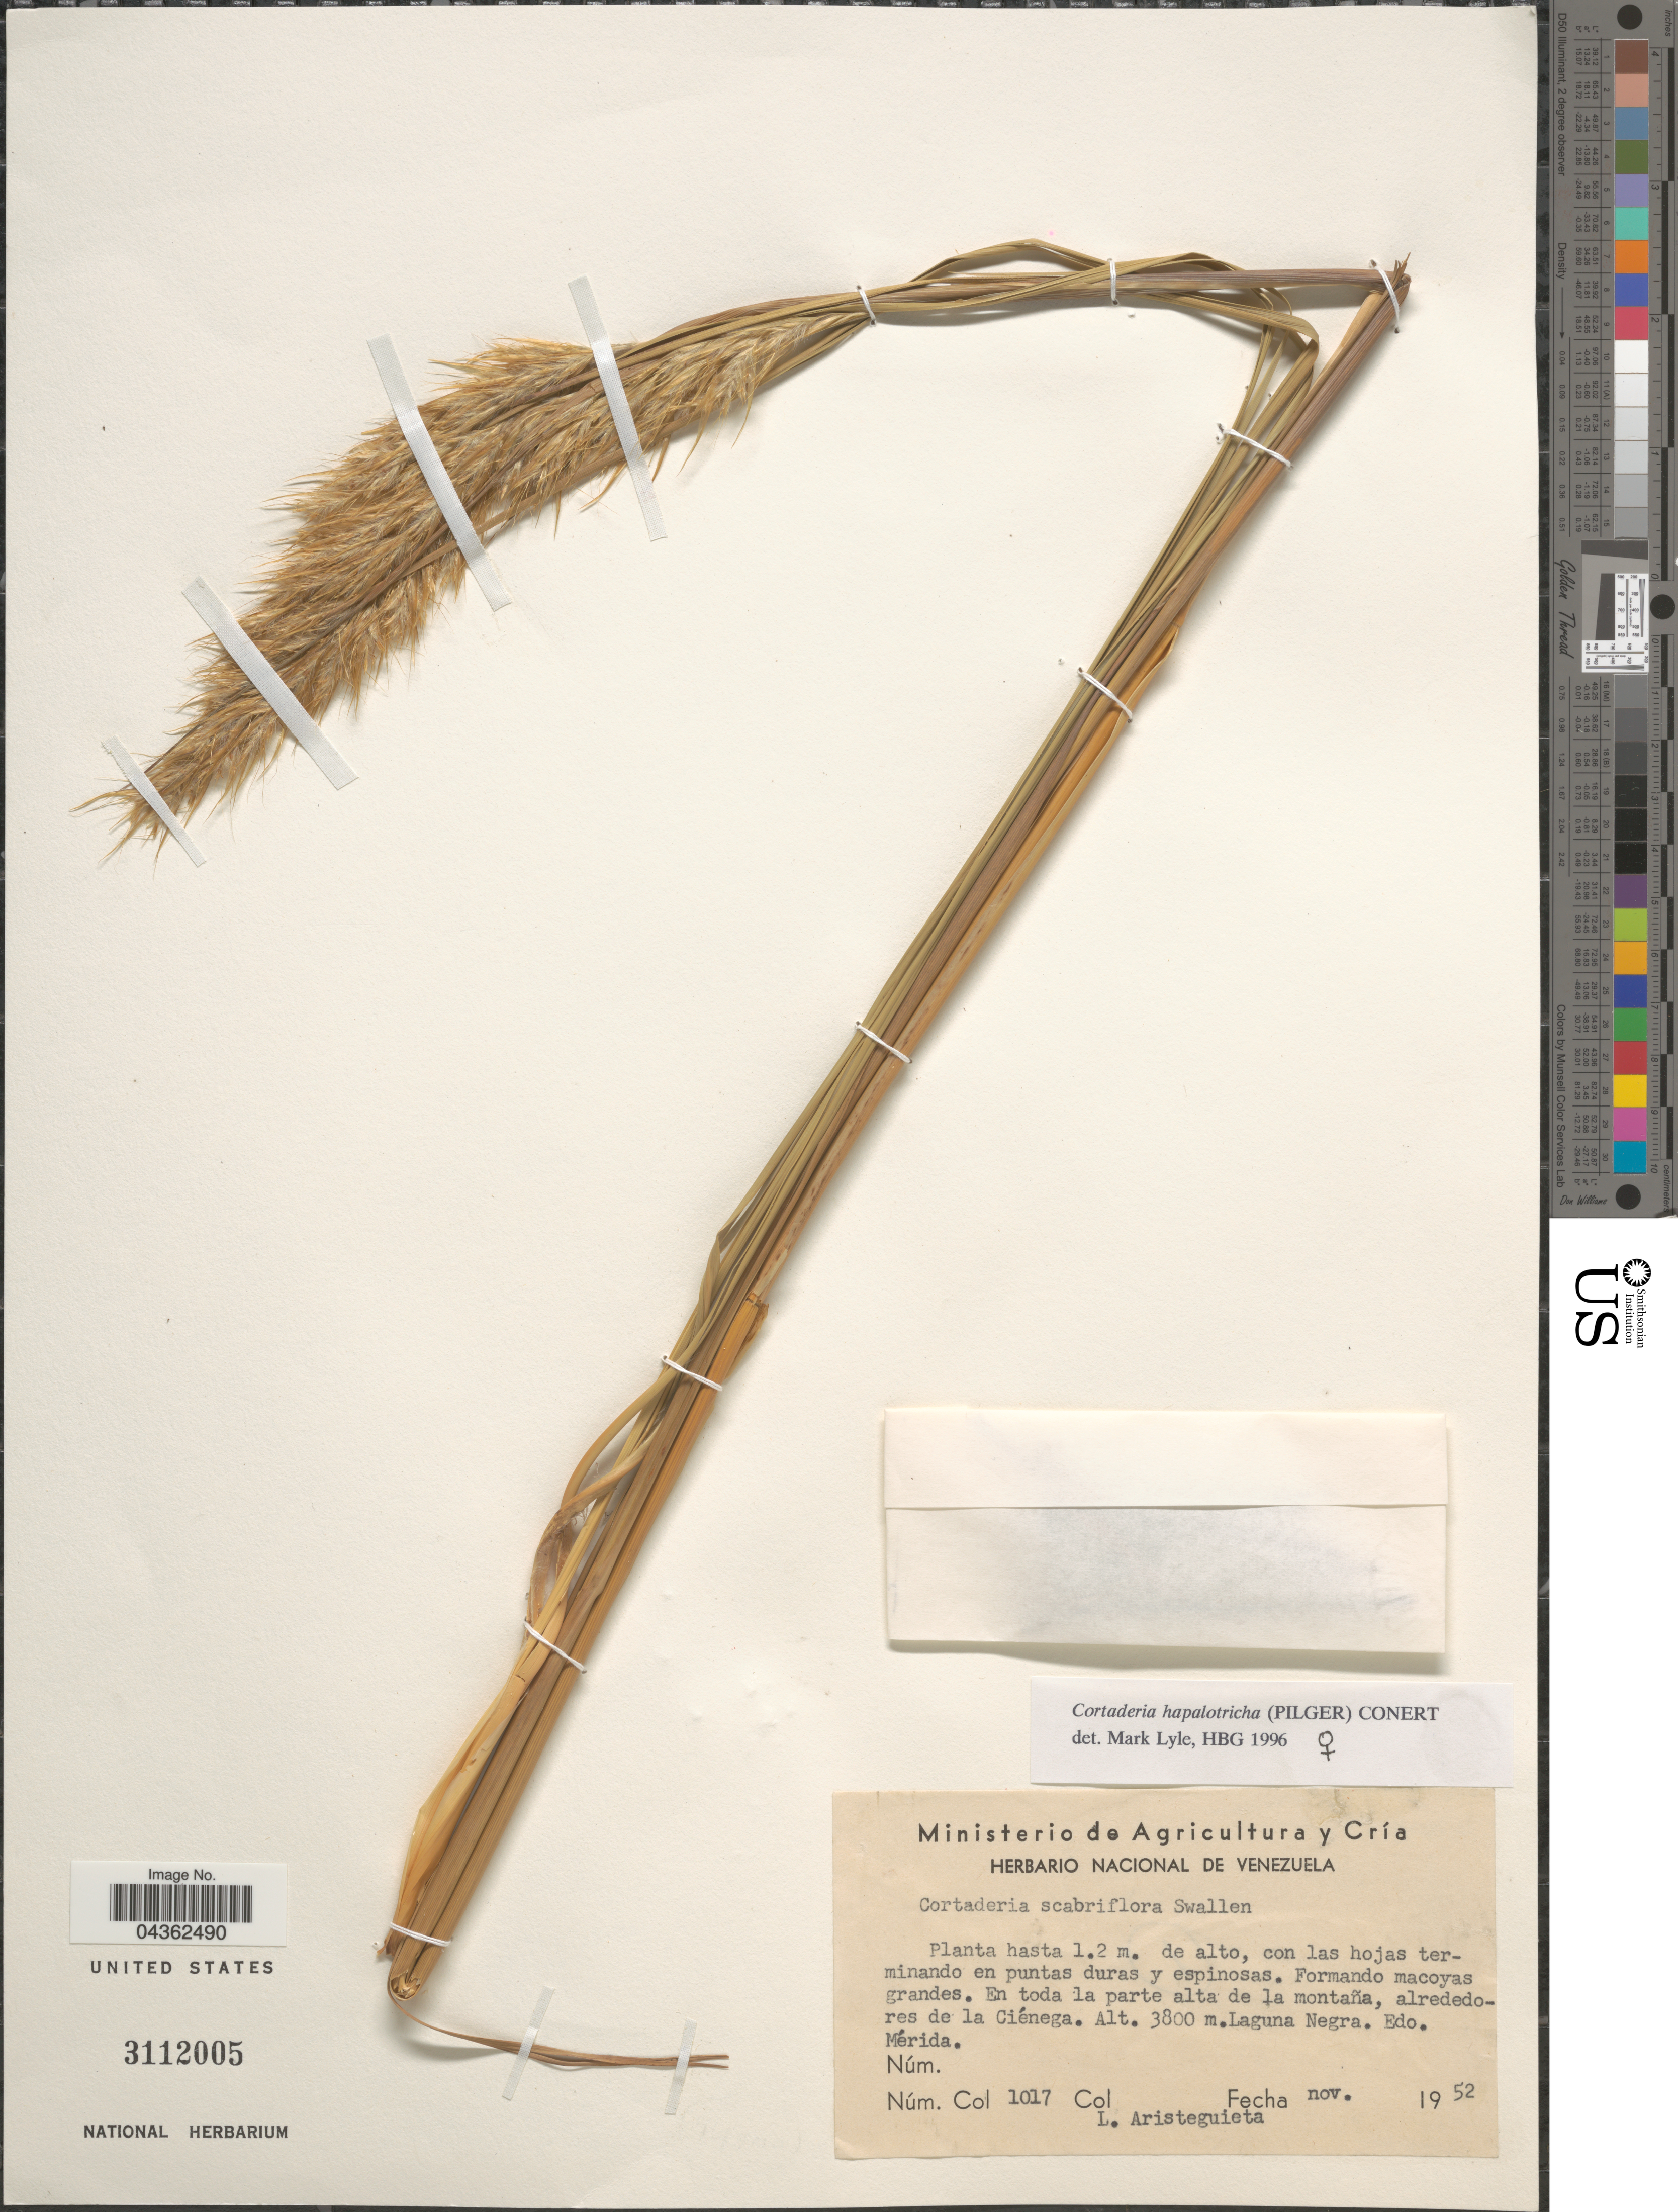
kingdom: Plantae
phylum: Tracheophyta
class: Liliopsida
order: Poales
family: Poaceae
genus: Cortaderia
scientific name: Cortaderia hapalotricha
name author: (Pilg.) Conert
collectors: L. Aristeguieta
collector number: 1017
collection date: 1952-11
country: Venezuela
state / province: Merida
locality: En toda la parte alta de la montaña, alrededores de la Ciénaga. Laguna Negra.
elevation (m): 3800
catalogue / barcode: US 3112005